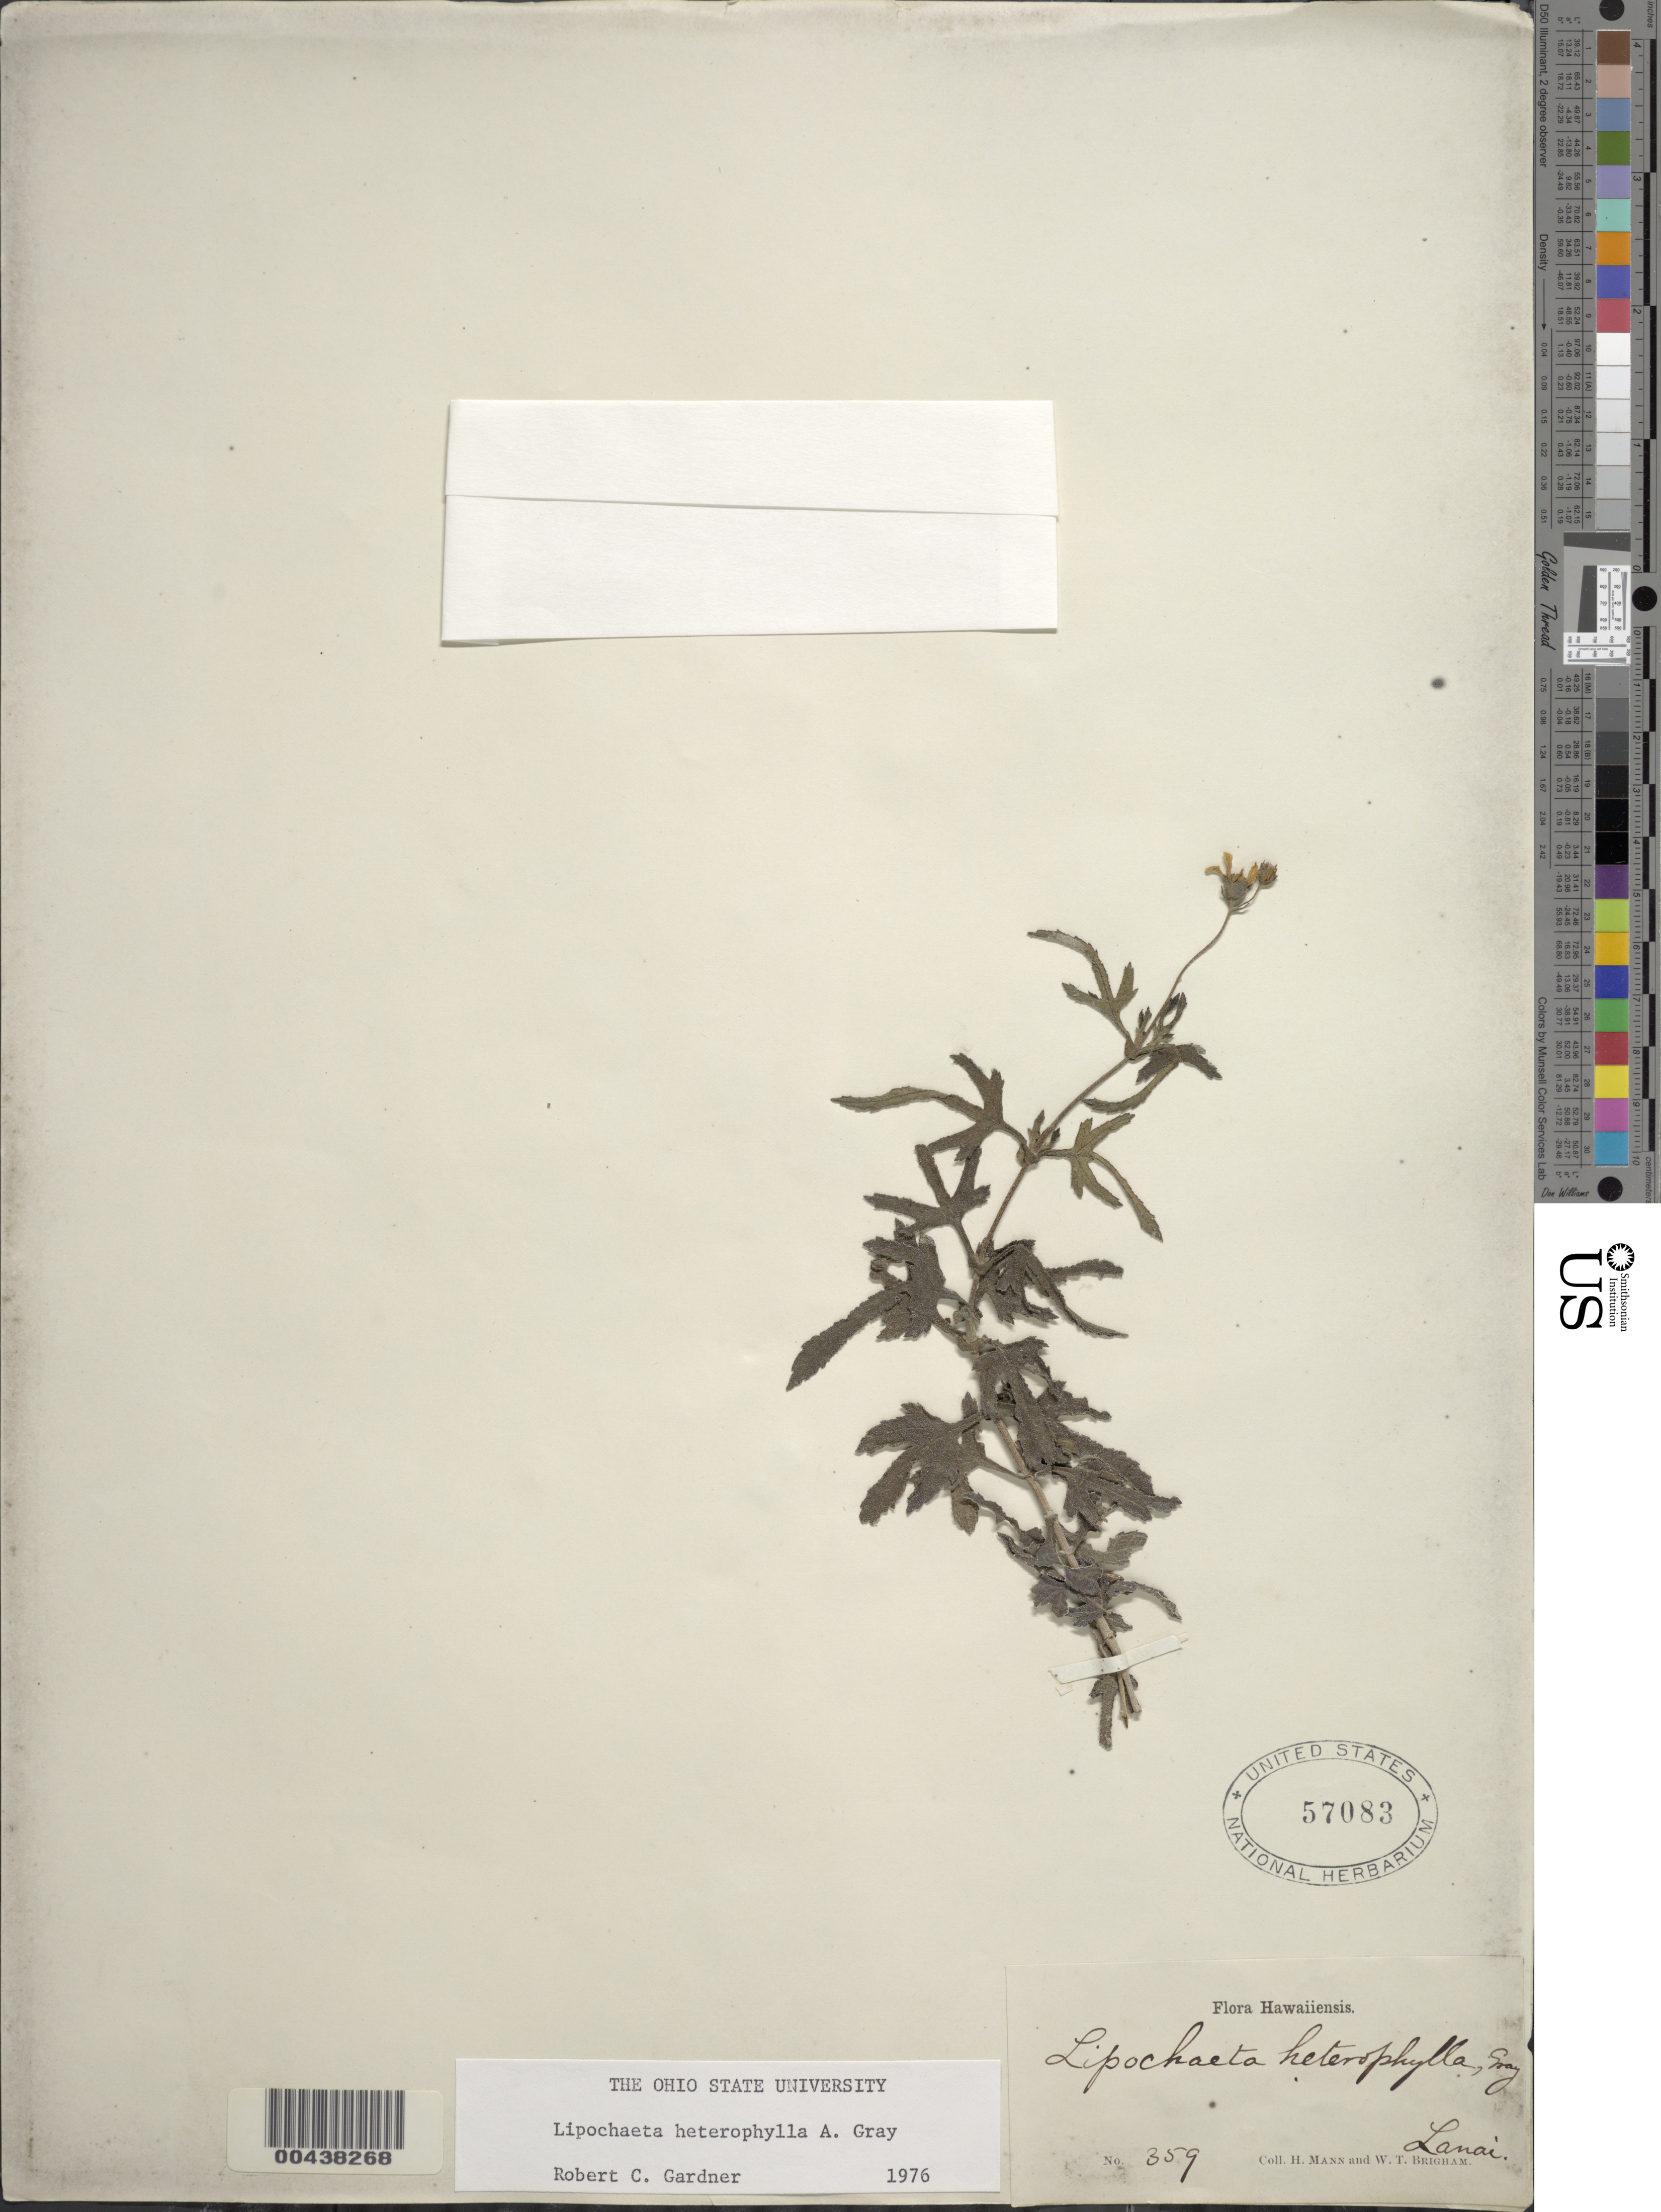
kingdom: Plantae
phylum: Tracheophyta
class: Magnoliopsida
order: Asterales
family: Asteraceae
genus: Lipochaeta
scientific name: Lipochaeta heterophylla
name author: A. Gray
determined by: Gardner, R. C.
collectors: H. Mann & W. T. Brigham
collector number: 359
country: United States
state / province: Hawaii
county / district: Maui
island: Lana'i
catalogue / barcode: US 57083